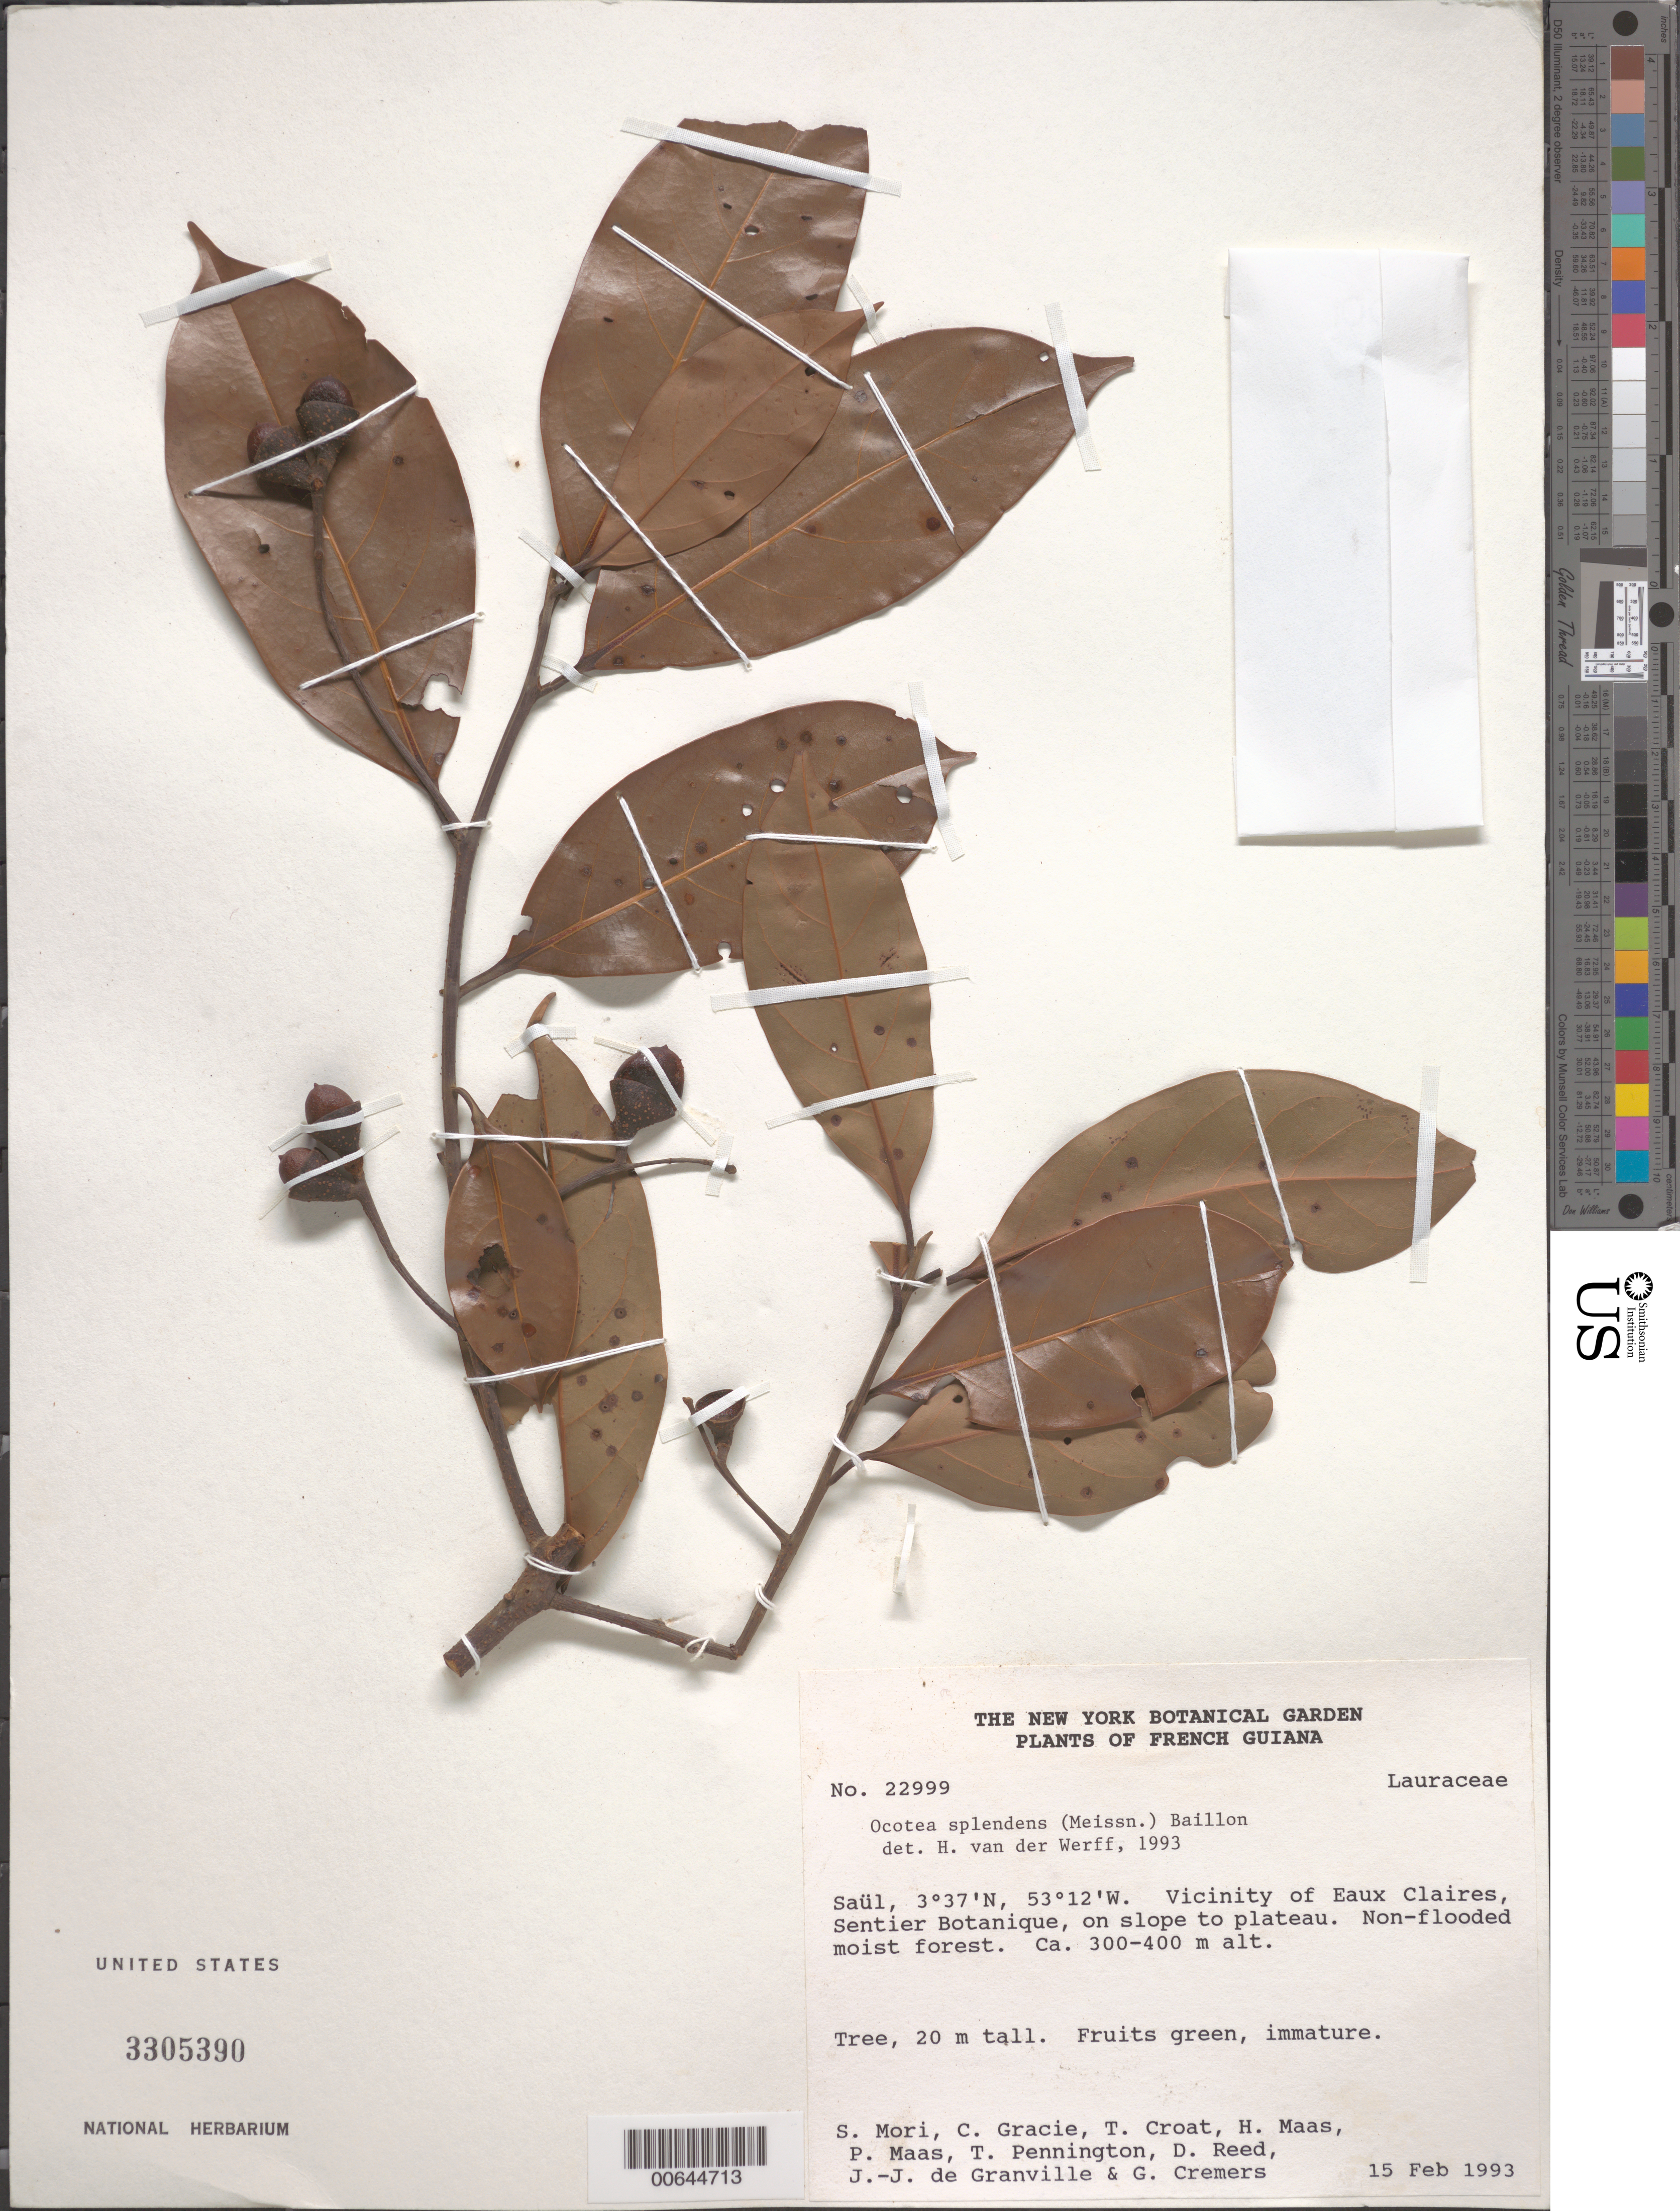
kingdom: Plantae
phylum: Tracheophyta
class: Magnoliopsida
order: Laurales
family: Lauraceae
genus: Ocotea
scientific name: Ocotea splendens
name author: (Meisn.) Baill.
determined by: van der Werff, H., (MO), Missouri Botanical Garden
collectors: S. Mori, C. A. Gracie, T. B. Croat, H. Maas van de Kamer & P. Maas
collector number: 22999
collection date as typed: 15-Feb-93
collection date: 1993-02-15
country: French Guiana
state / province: Saint-Laurent-du-Maroni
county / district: Saül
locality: Saül, vicinity of Eaux Claires, Sentier Botanique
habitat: Slope to plateau. Non-flooded moist forest.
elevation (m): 300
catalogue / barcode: US 3305390